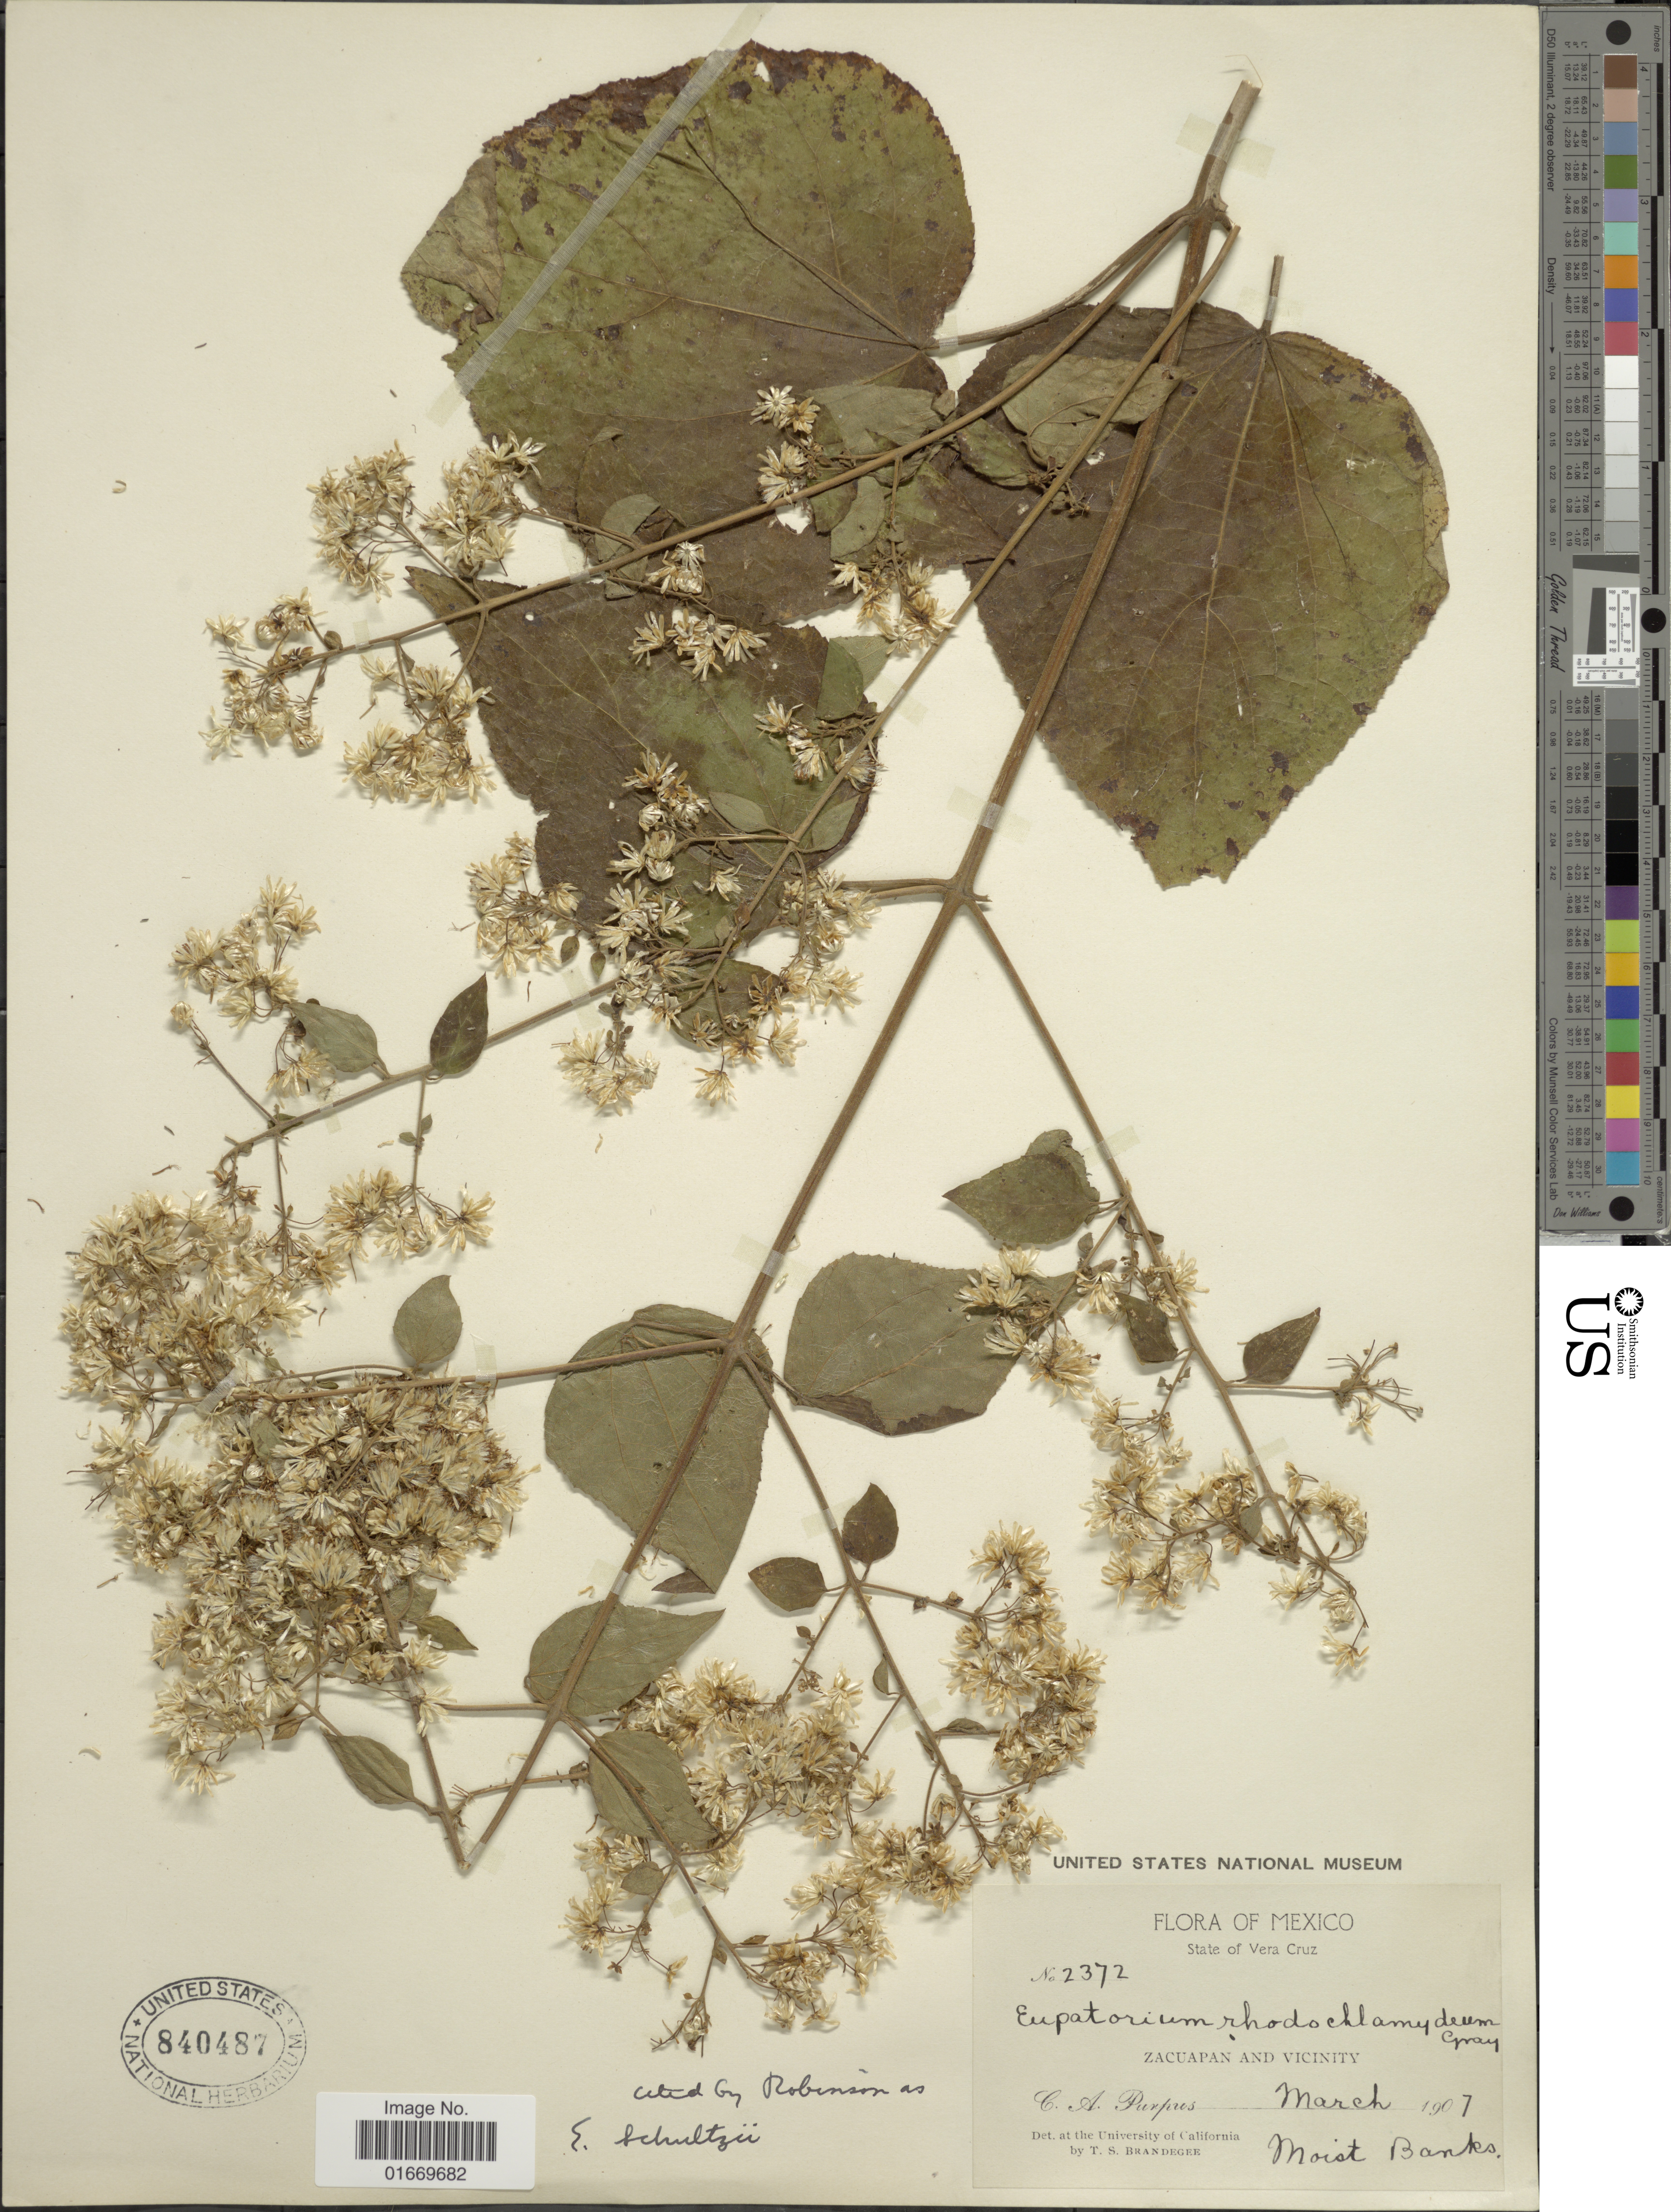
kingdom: Plantae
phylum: Tracheophyta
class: Magnoliopsida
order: Asterales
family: Asteraceae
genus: Peteravenia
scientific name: Peteravenia schultzii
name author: (Schnittsp.) R.M. King & H. Rob.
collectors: C. A. Purpus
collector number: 2372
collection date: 1907-03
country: Mexico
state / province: Veracruz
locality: Mexico. State of Vera Cruz. Zacuapan and vicinity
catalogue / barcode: US 840487